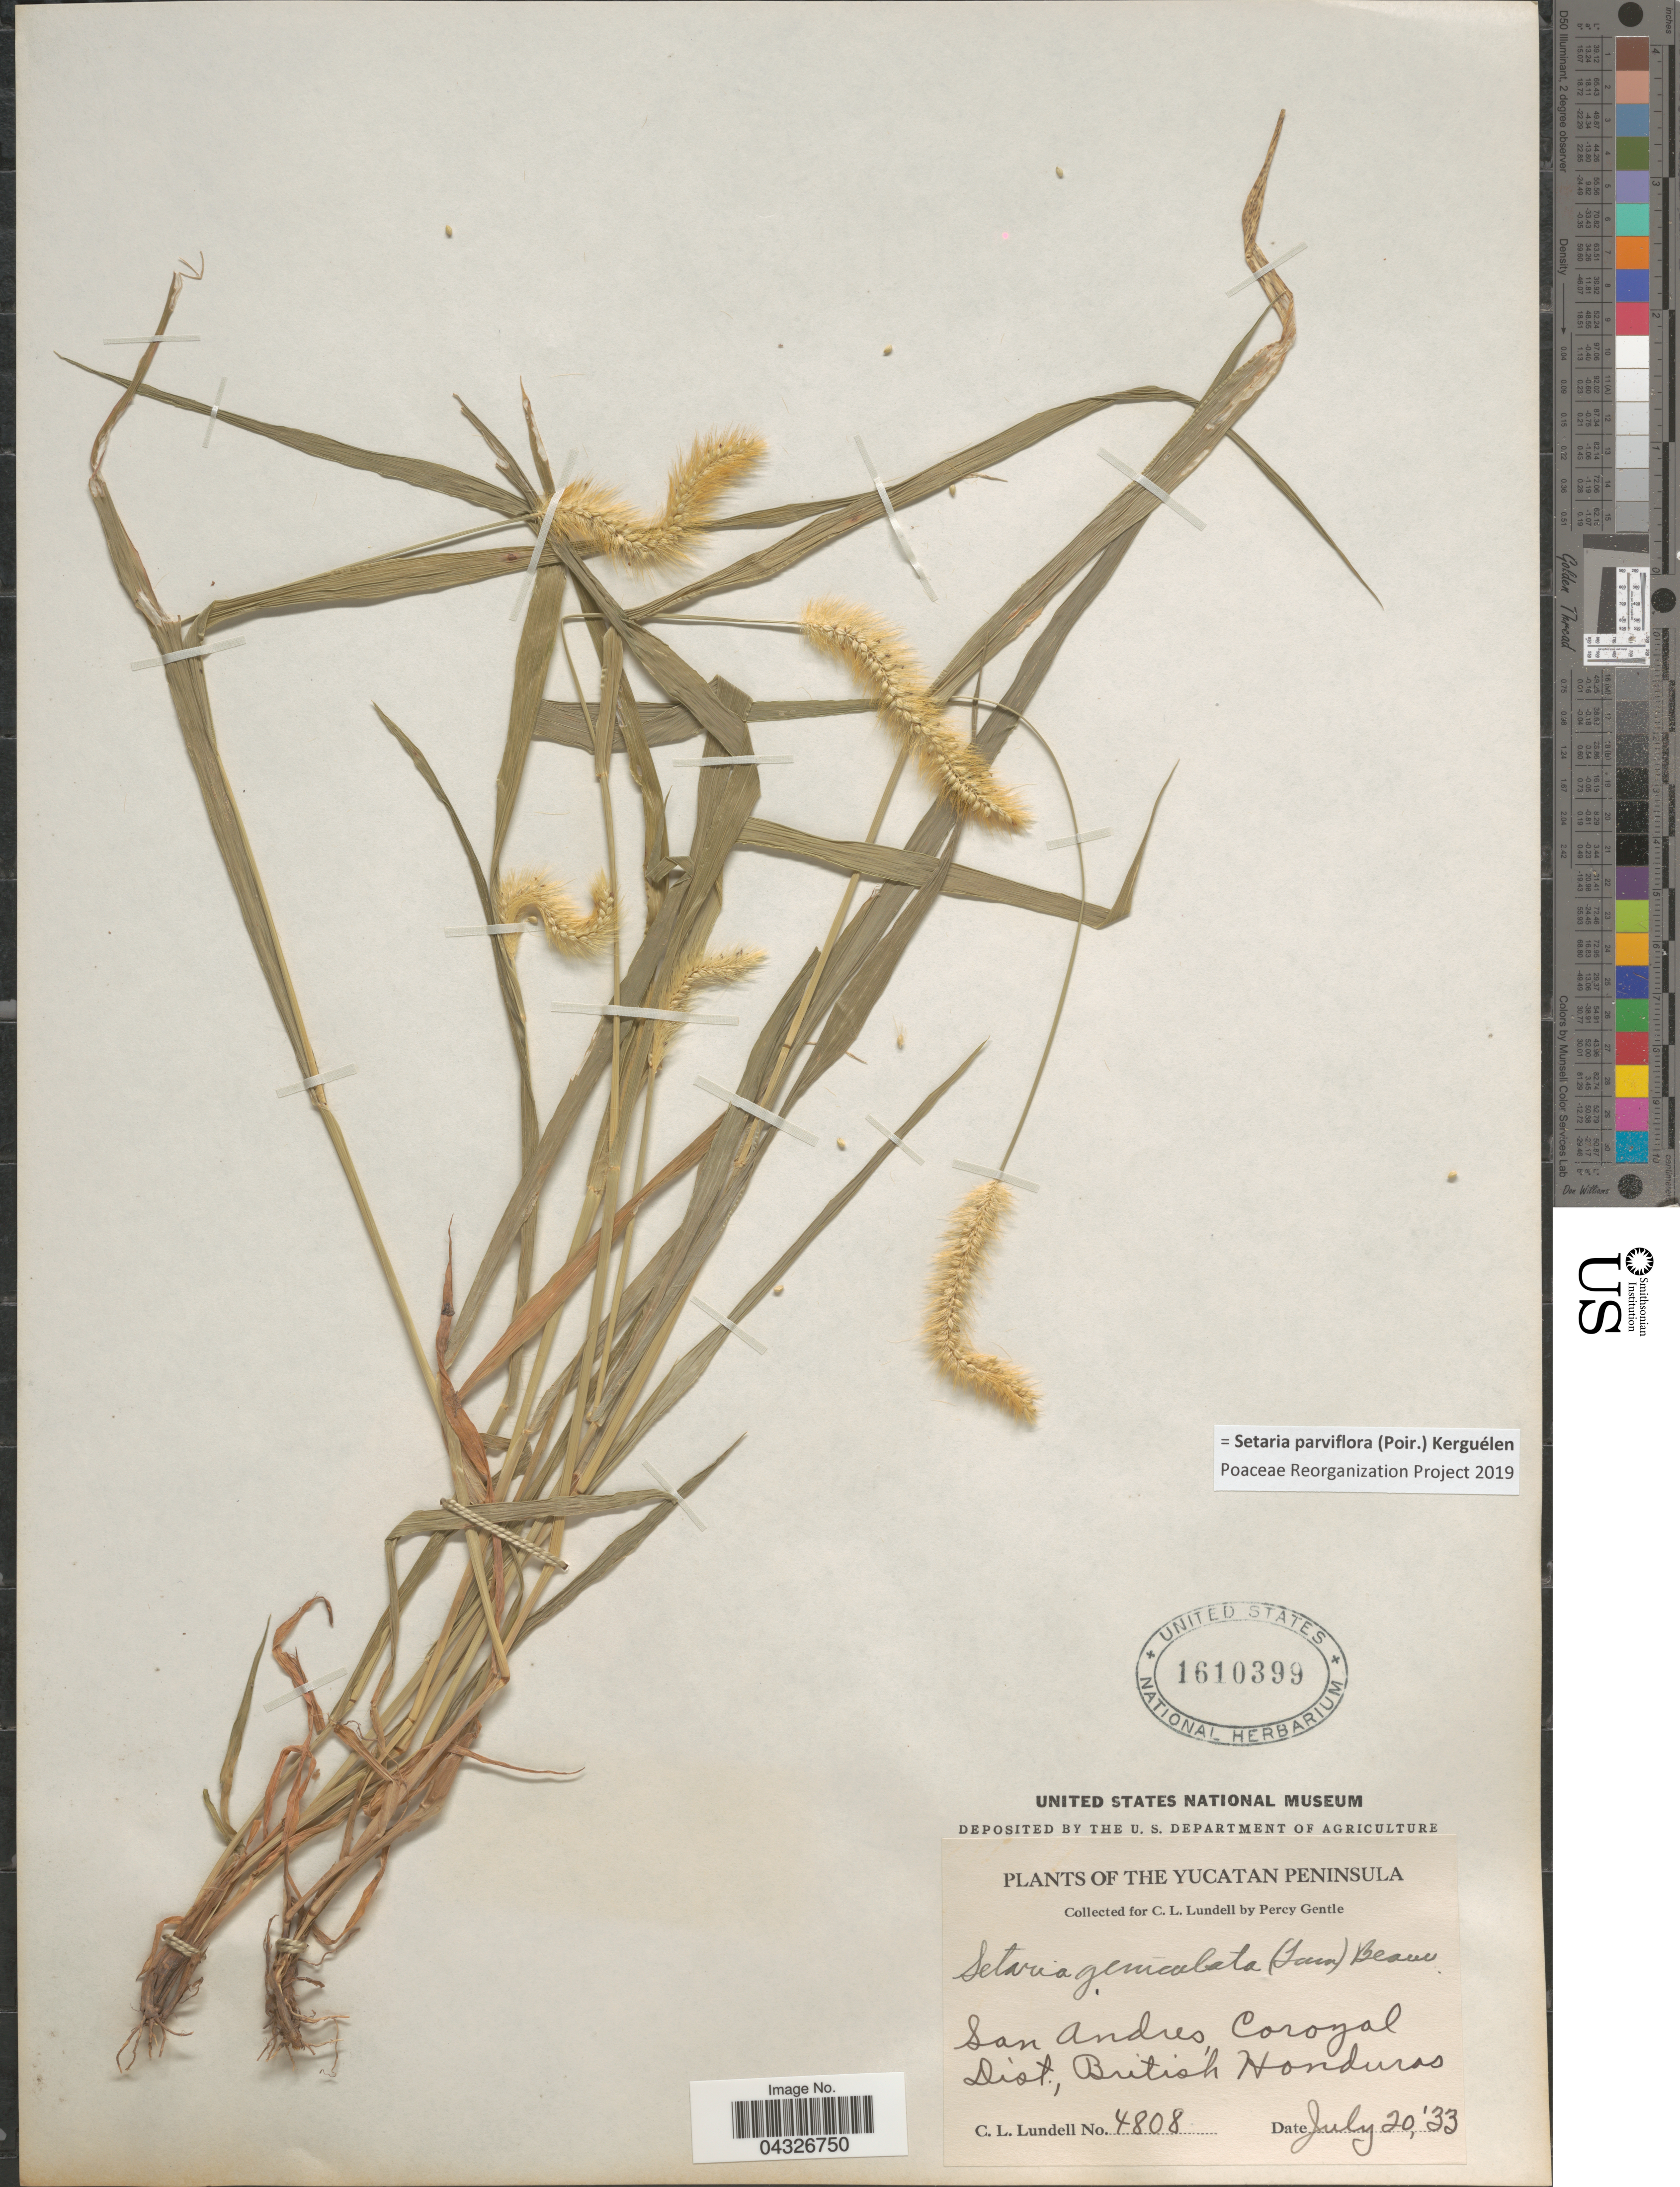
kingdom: Plantae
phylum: Tracheophyta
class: Liliopsida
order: Poales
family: Poaceae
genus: Setaria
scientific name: Setaria parviflora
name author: (Poir.) Kerguélen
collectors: P. H. Gentle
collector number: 4808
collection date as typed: Transcribed d/m/y: 20/7/33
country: Belize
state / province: Corozal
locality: The Yucatan Peninsula. San Andres, Corozal Dist., British Honduras.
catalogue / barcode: US 1610399